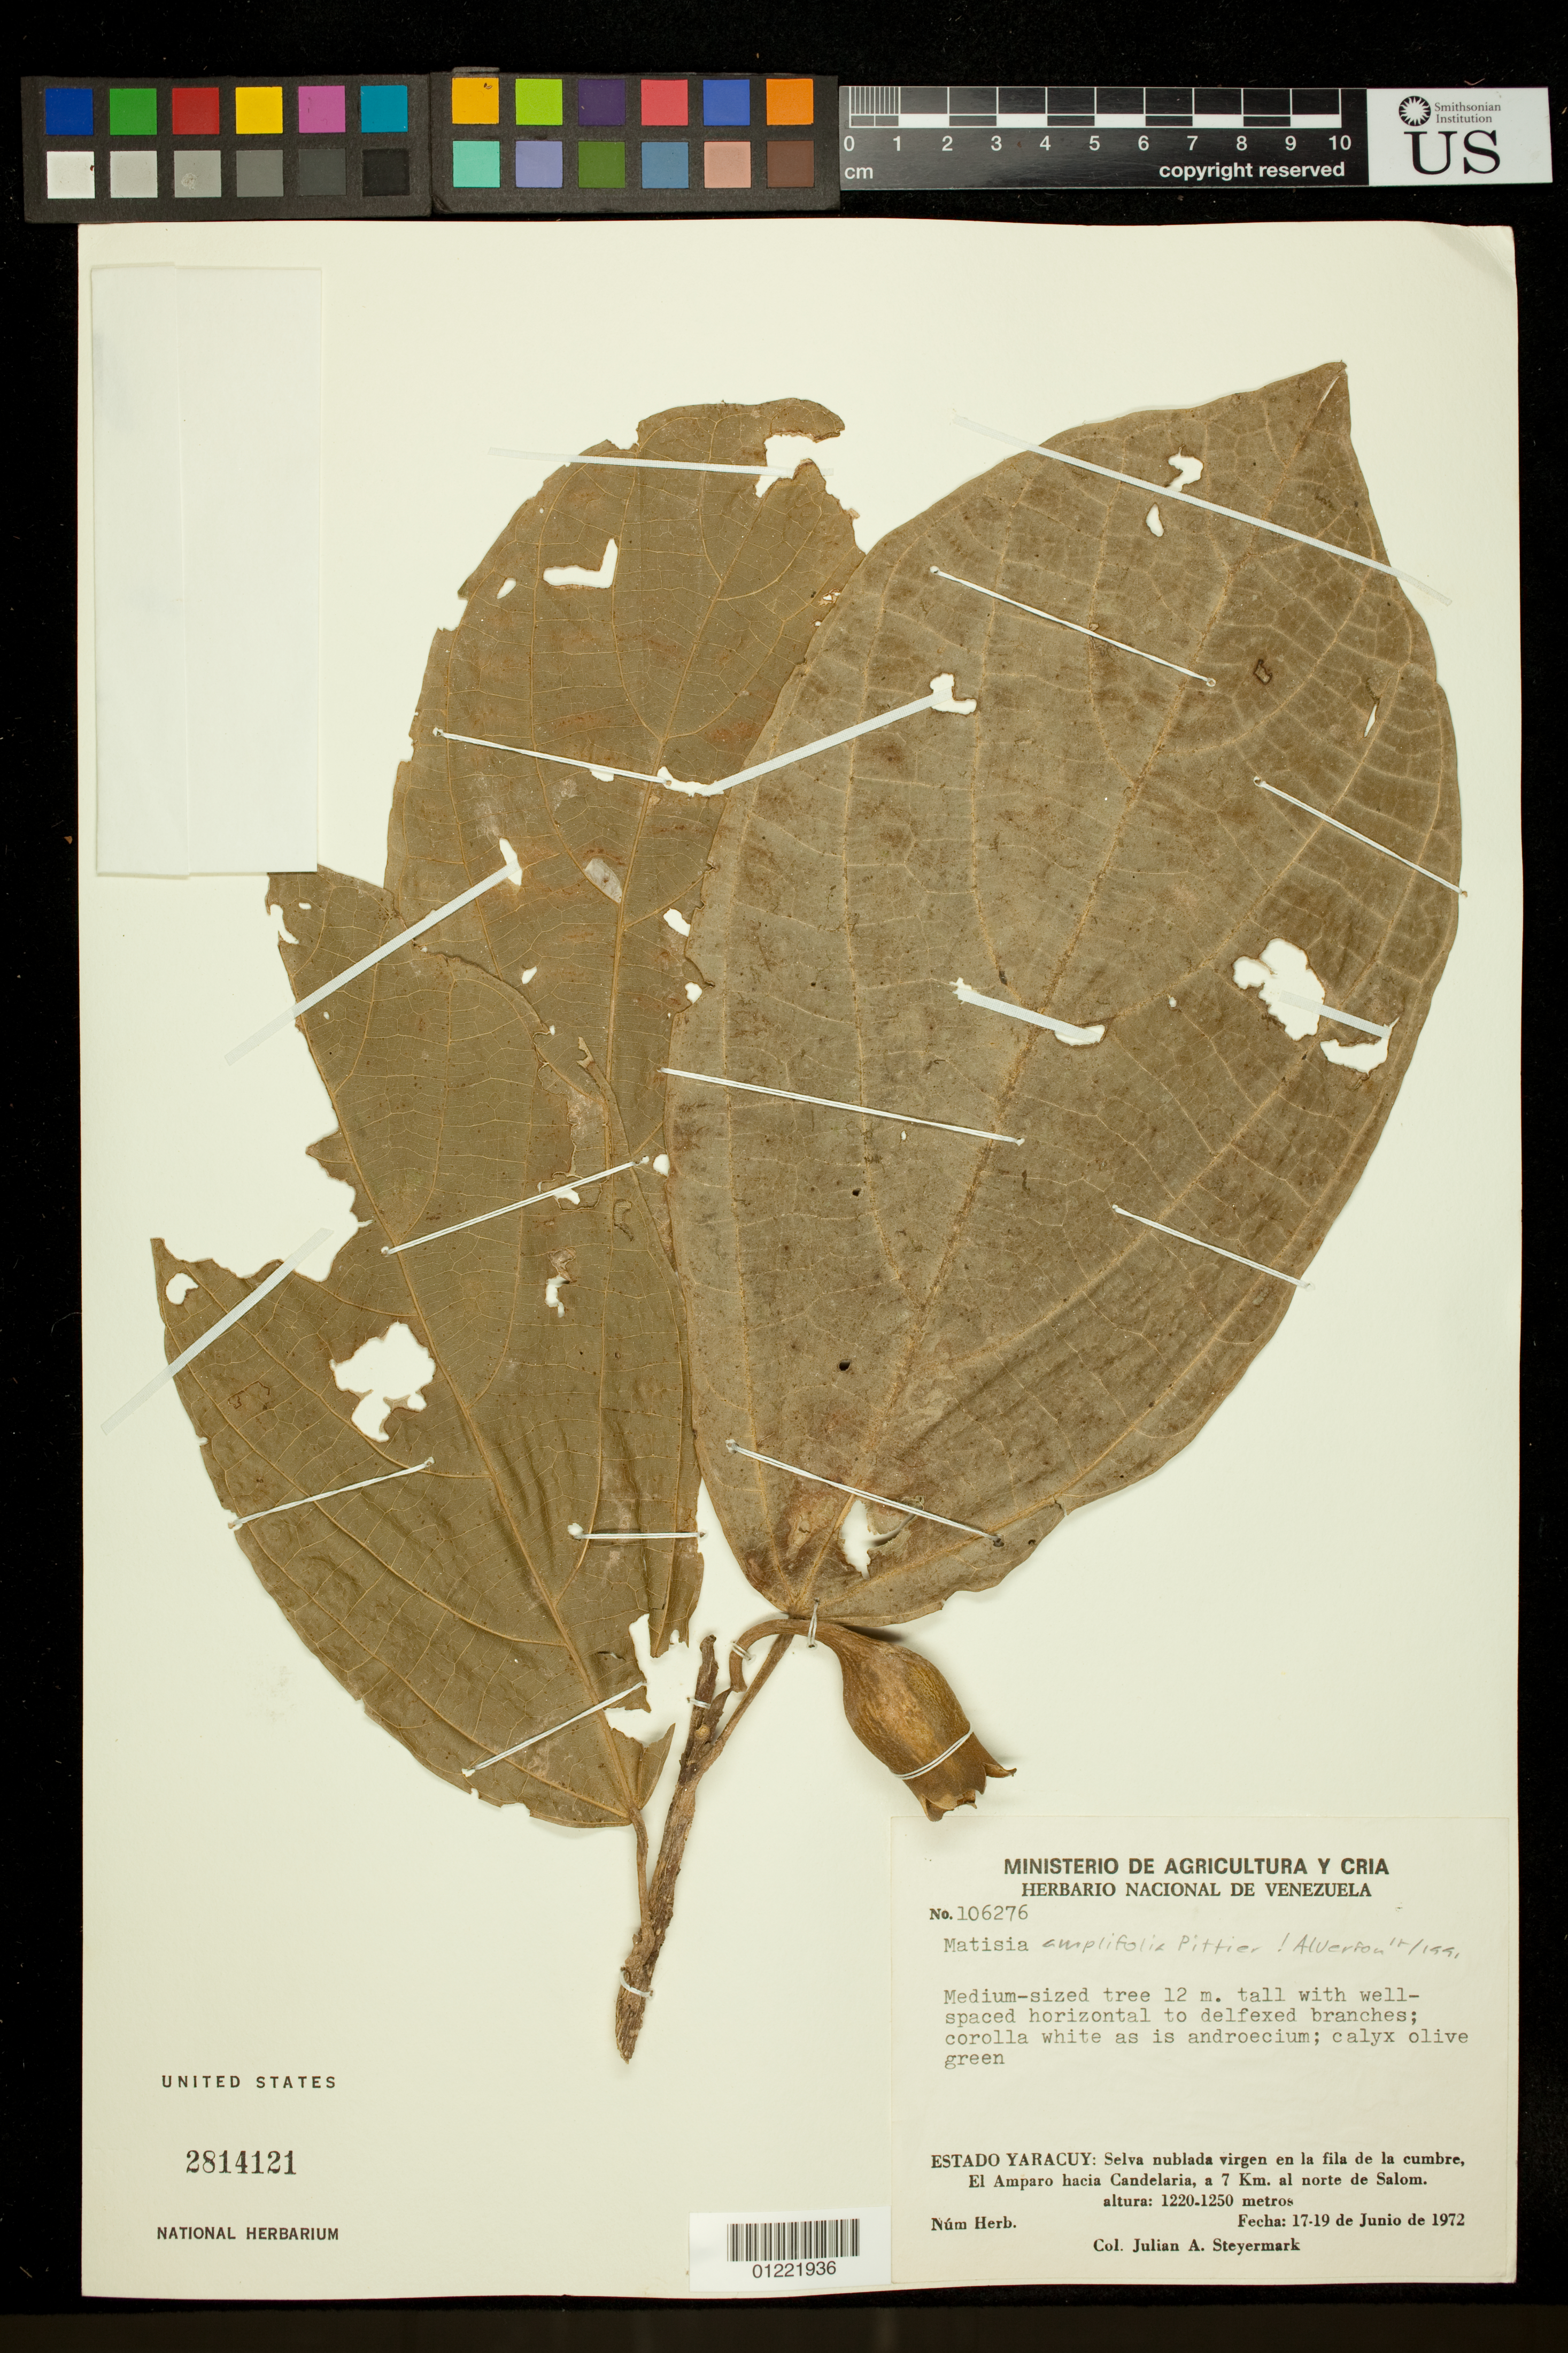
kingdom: Plantae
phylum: Tracheophyta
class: Magnoliopsida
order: Malvales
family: Malvaceae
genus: Matisia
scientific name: Matisia amplifolia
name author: Pittier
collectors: J. Steyermark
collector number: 106276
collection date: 1972-06-17/1972-06-19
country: Venezuela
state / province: Yaracuy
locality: Selva nublada virgen en la fila de la cumbre, El Amparo hacia Candelaria, a 7 Km. al norte de Salom.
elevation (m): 1220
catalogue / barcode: US 2814121